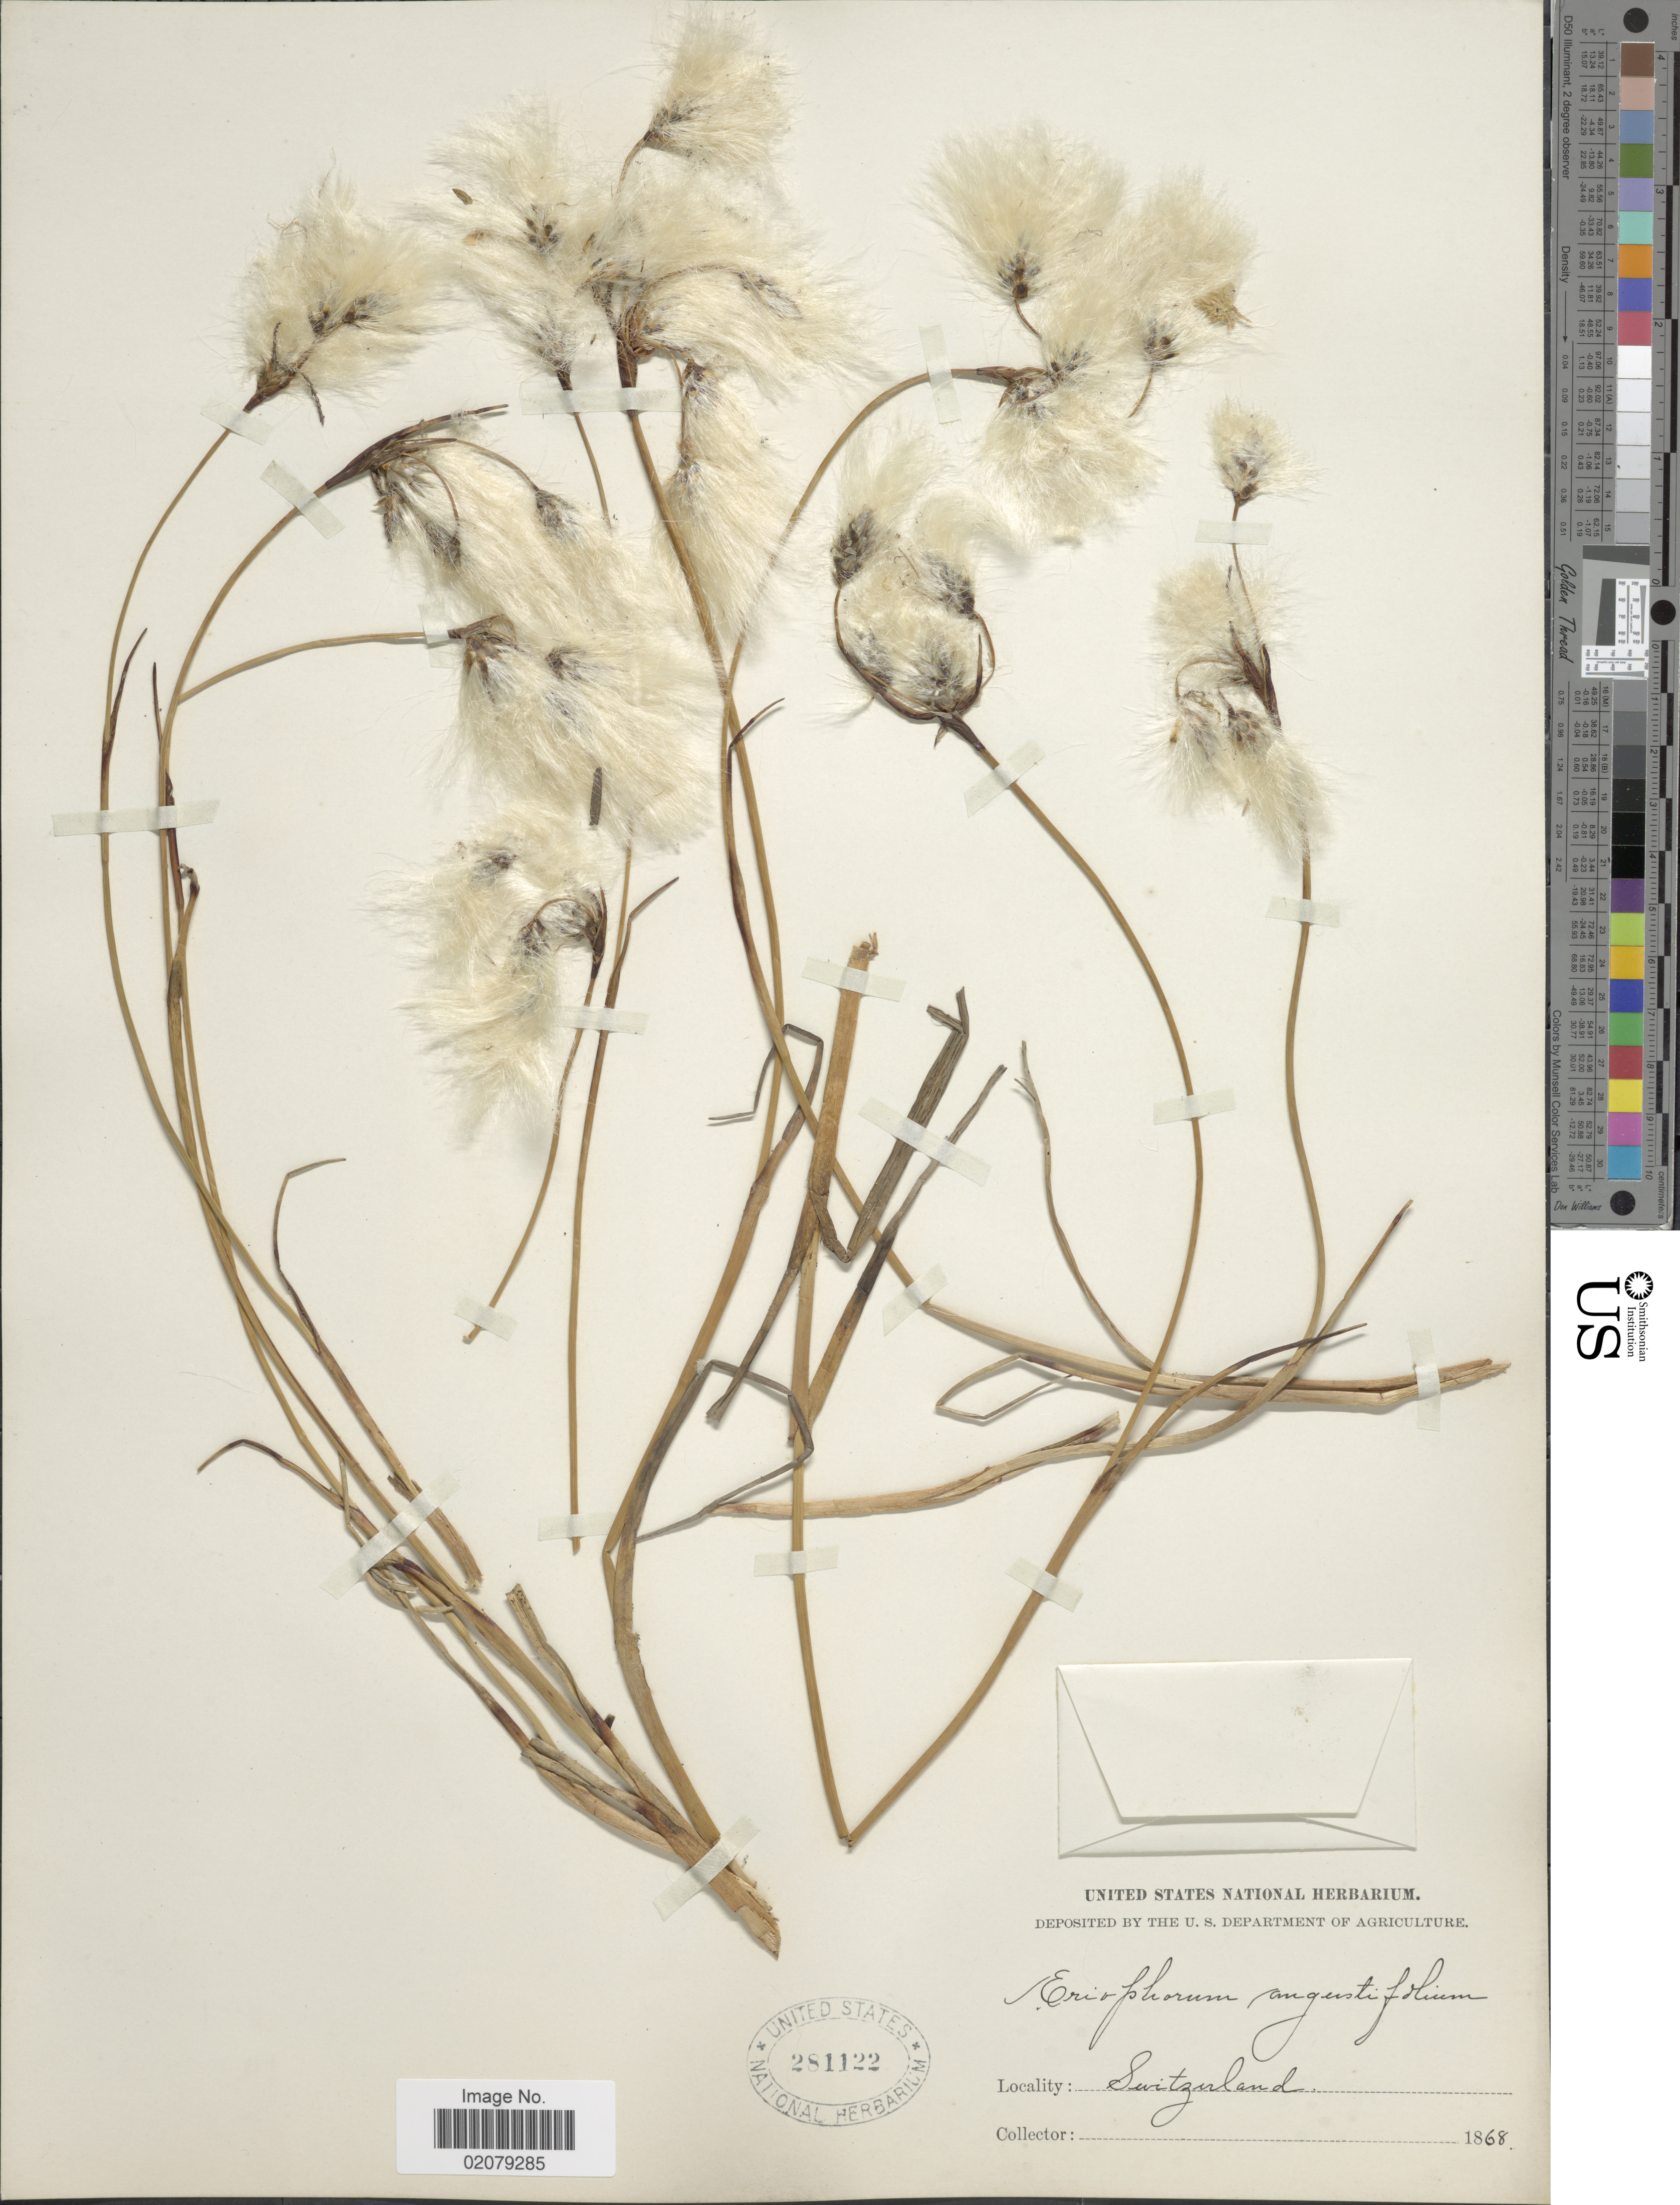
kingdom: Plantae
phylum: Tracheophyta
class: Liliopsida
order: Poales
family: Cyperaceae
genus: Eriophorum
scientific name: Eriophorum angustifolium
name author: Honck.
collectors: U.S. National Herbarium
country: Switzerland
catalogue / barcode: US 281122